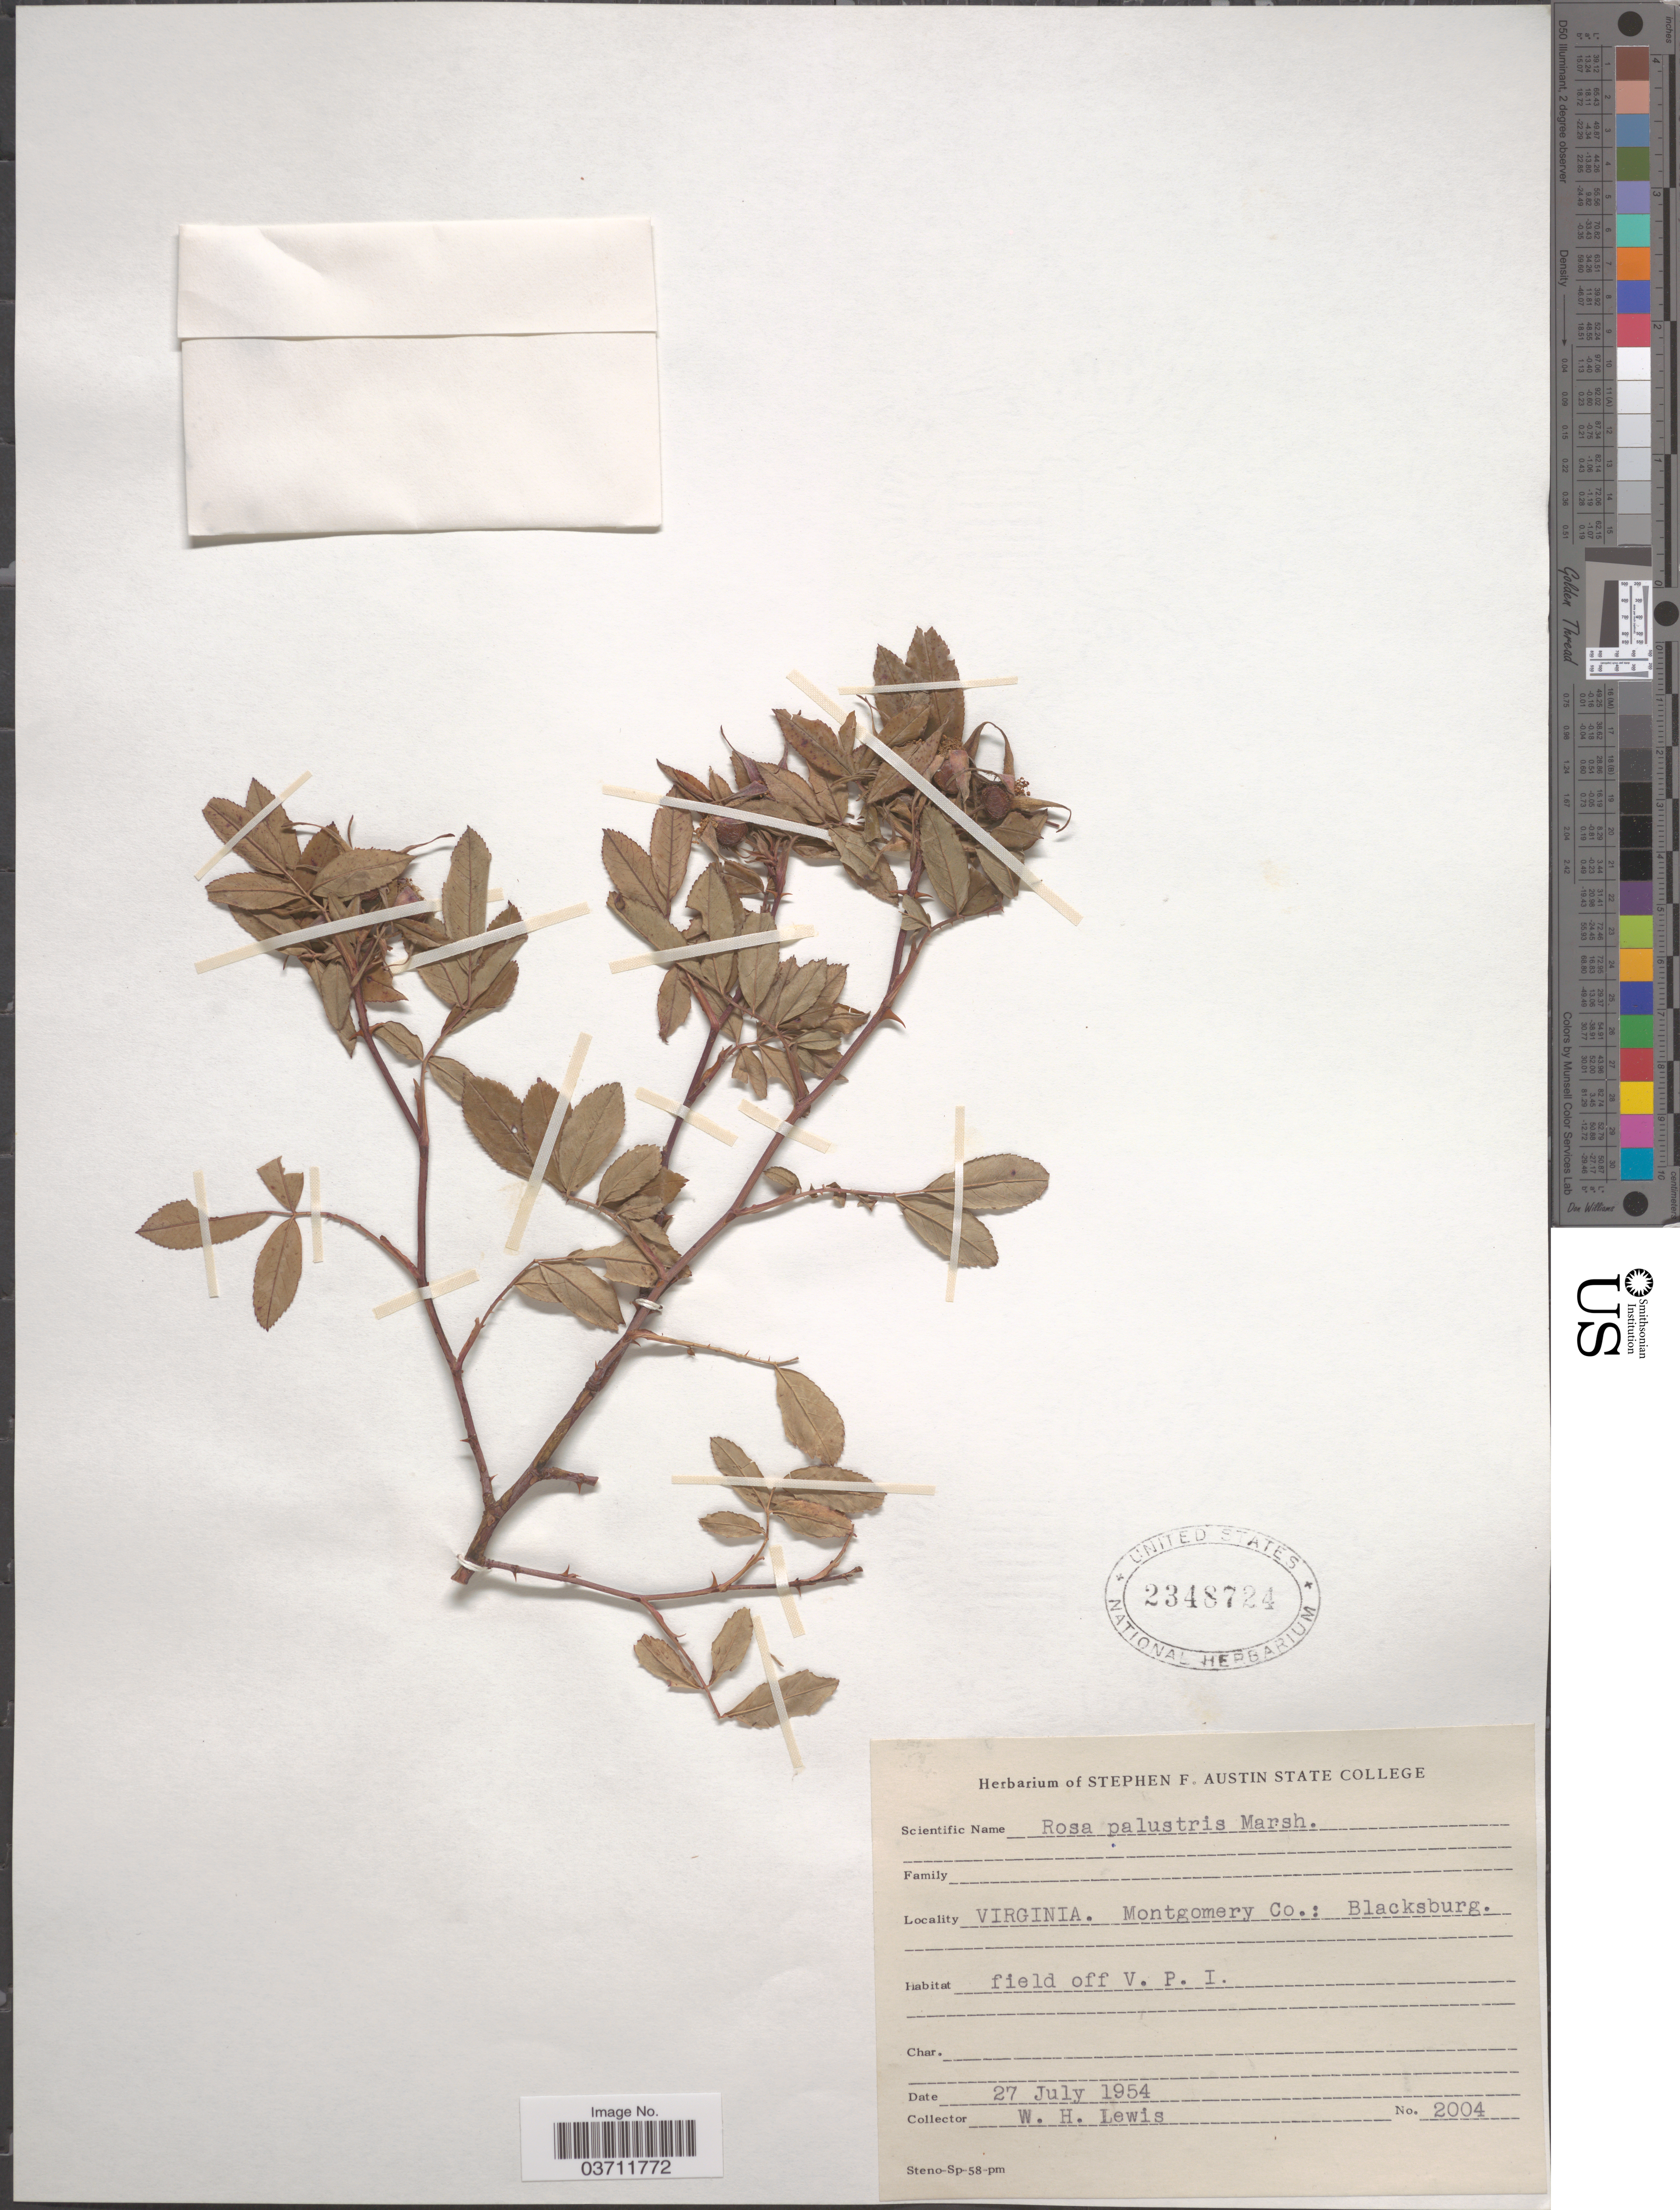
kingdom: Plantae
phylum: Tracheophyta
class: Magnoliopsida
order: Rosales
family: Rosaceae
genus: Rosa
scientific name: Rosa palustris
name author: Marshall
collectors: W. H. Lewis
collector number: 2004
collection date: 1954-07-27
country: United States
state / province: Virginia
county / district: Montgomery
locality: Montgomery Co.: Blacksburg. Field off V. P. I.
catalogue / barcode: US 2348724